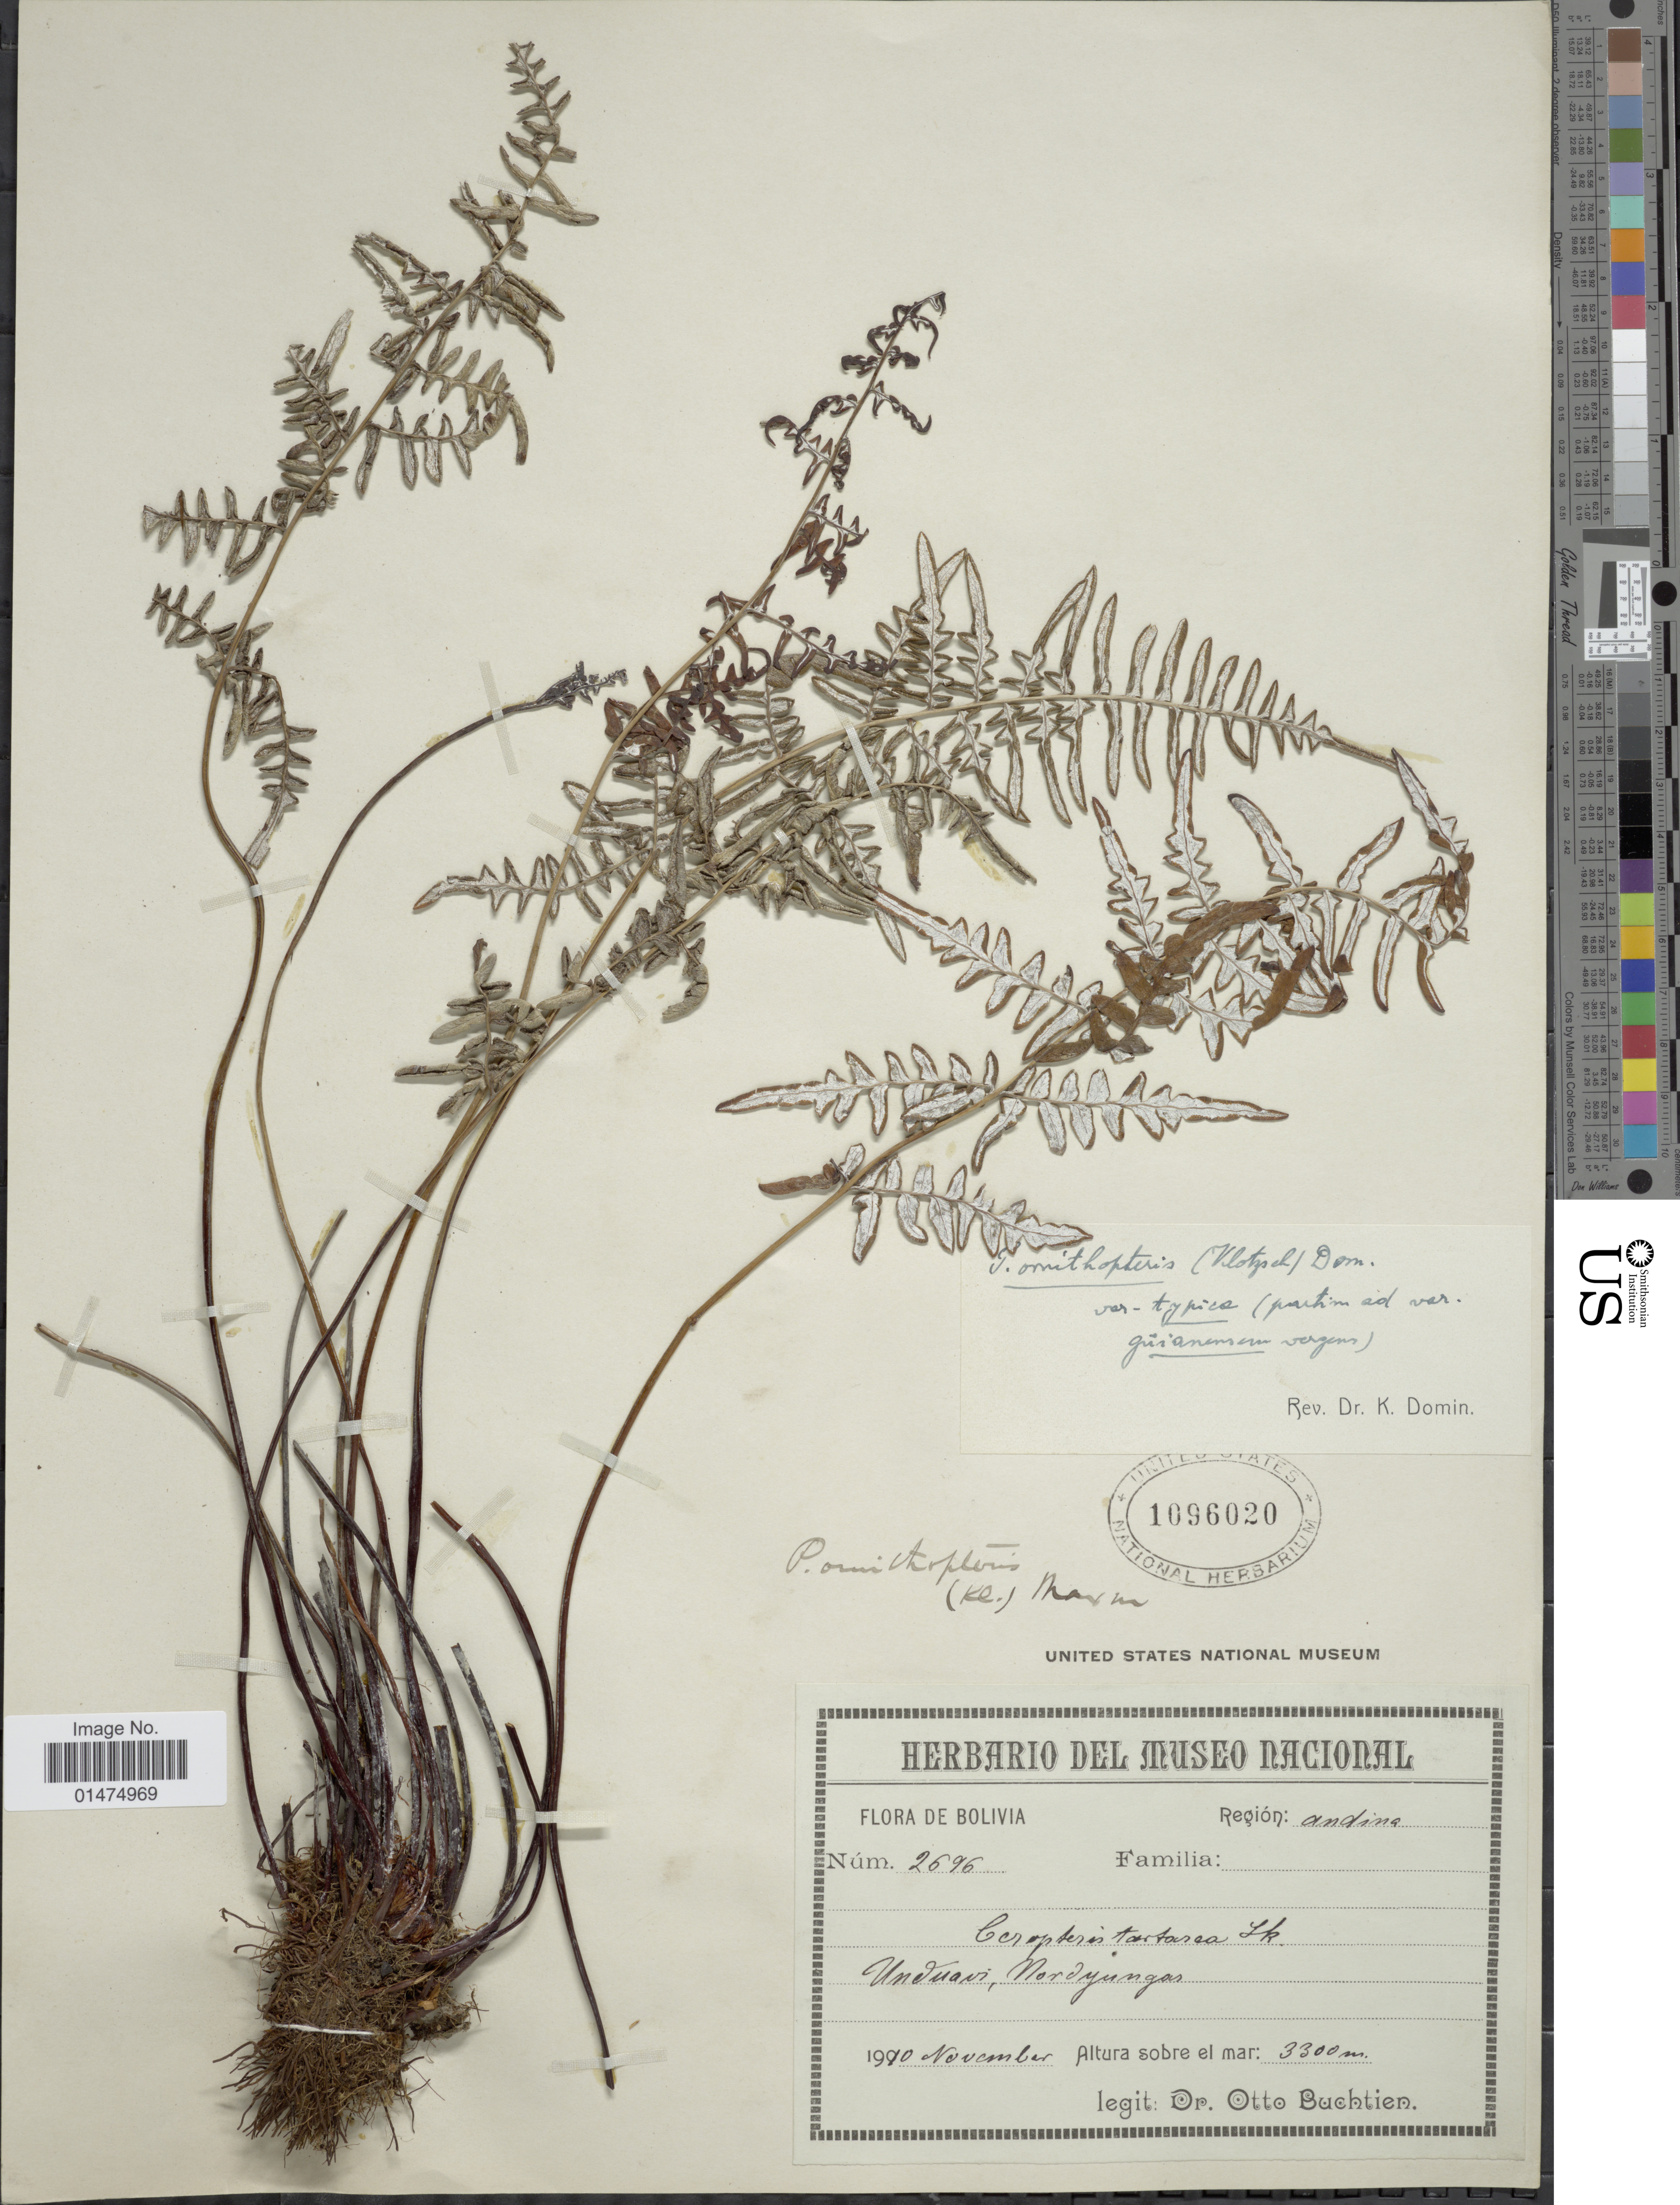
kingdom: Plantae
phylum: Tracheophyta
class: Polypodiopsida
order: Polypodiales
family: Pteridaceae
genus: Pityrogramma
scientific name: Pityrogramma chrysoconia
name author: (Desv.) Maxon ex Domin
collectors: O. Buchtien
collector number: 2696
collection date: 1990-11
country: Bolivia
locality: Bolivia, region: Andina Nordyungas.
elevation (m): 3300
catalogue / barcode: US 1096020